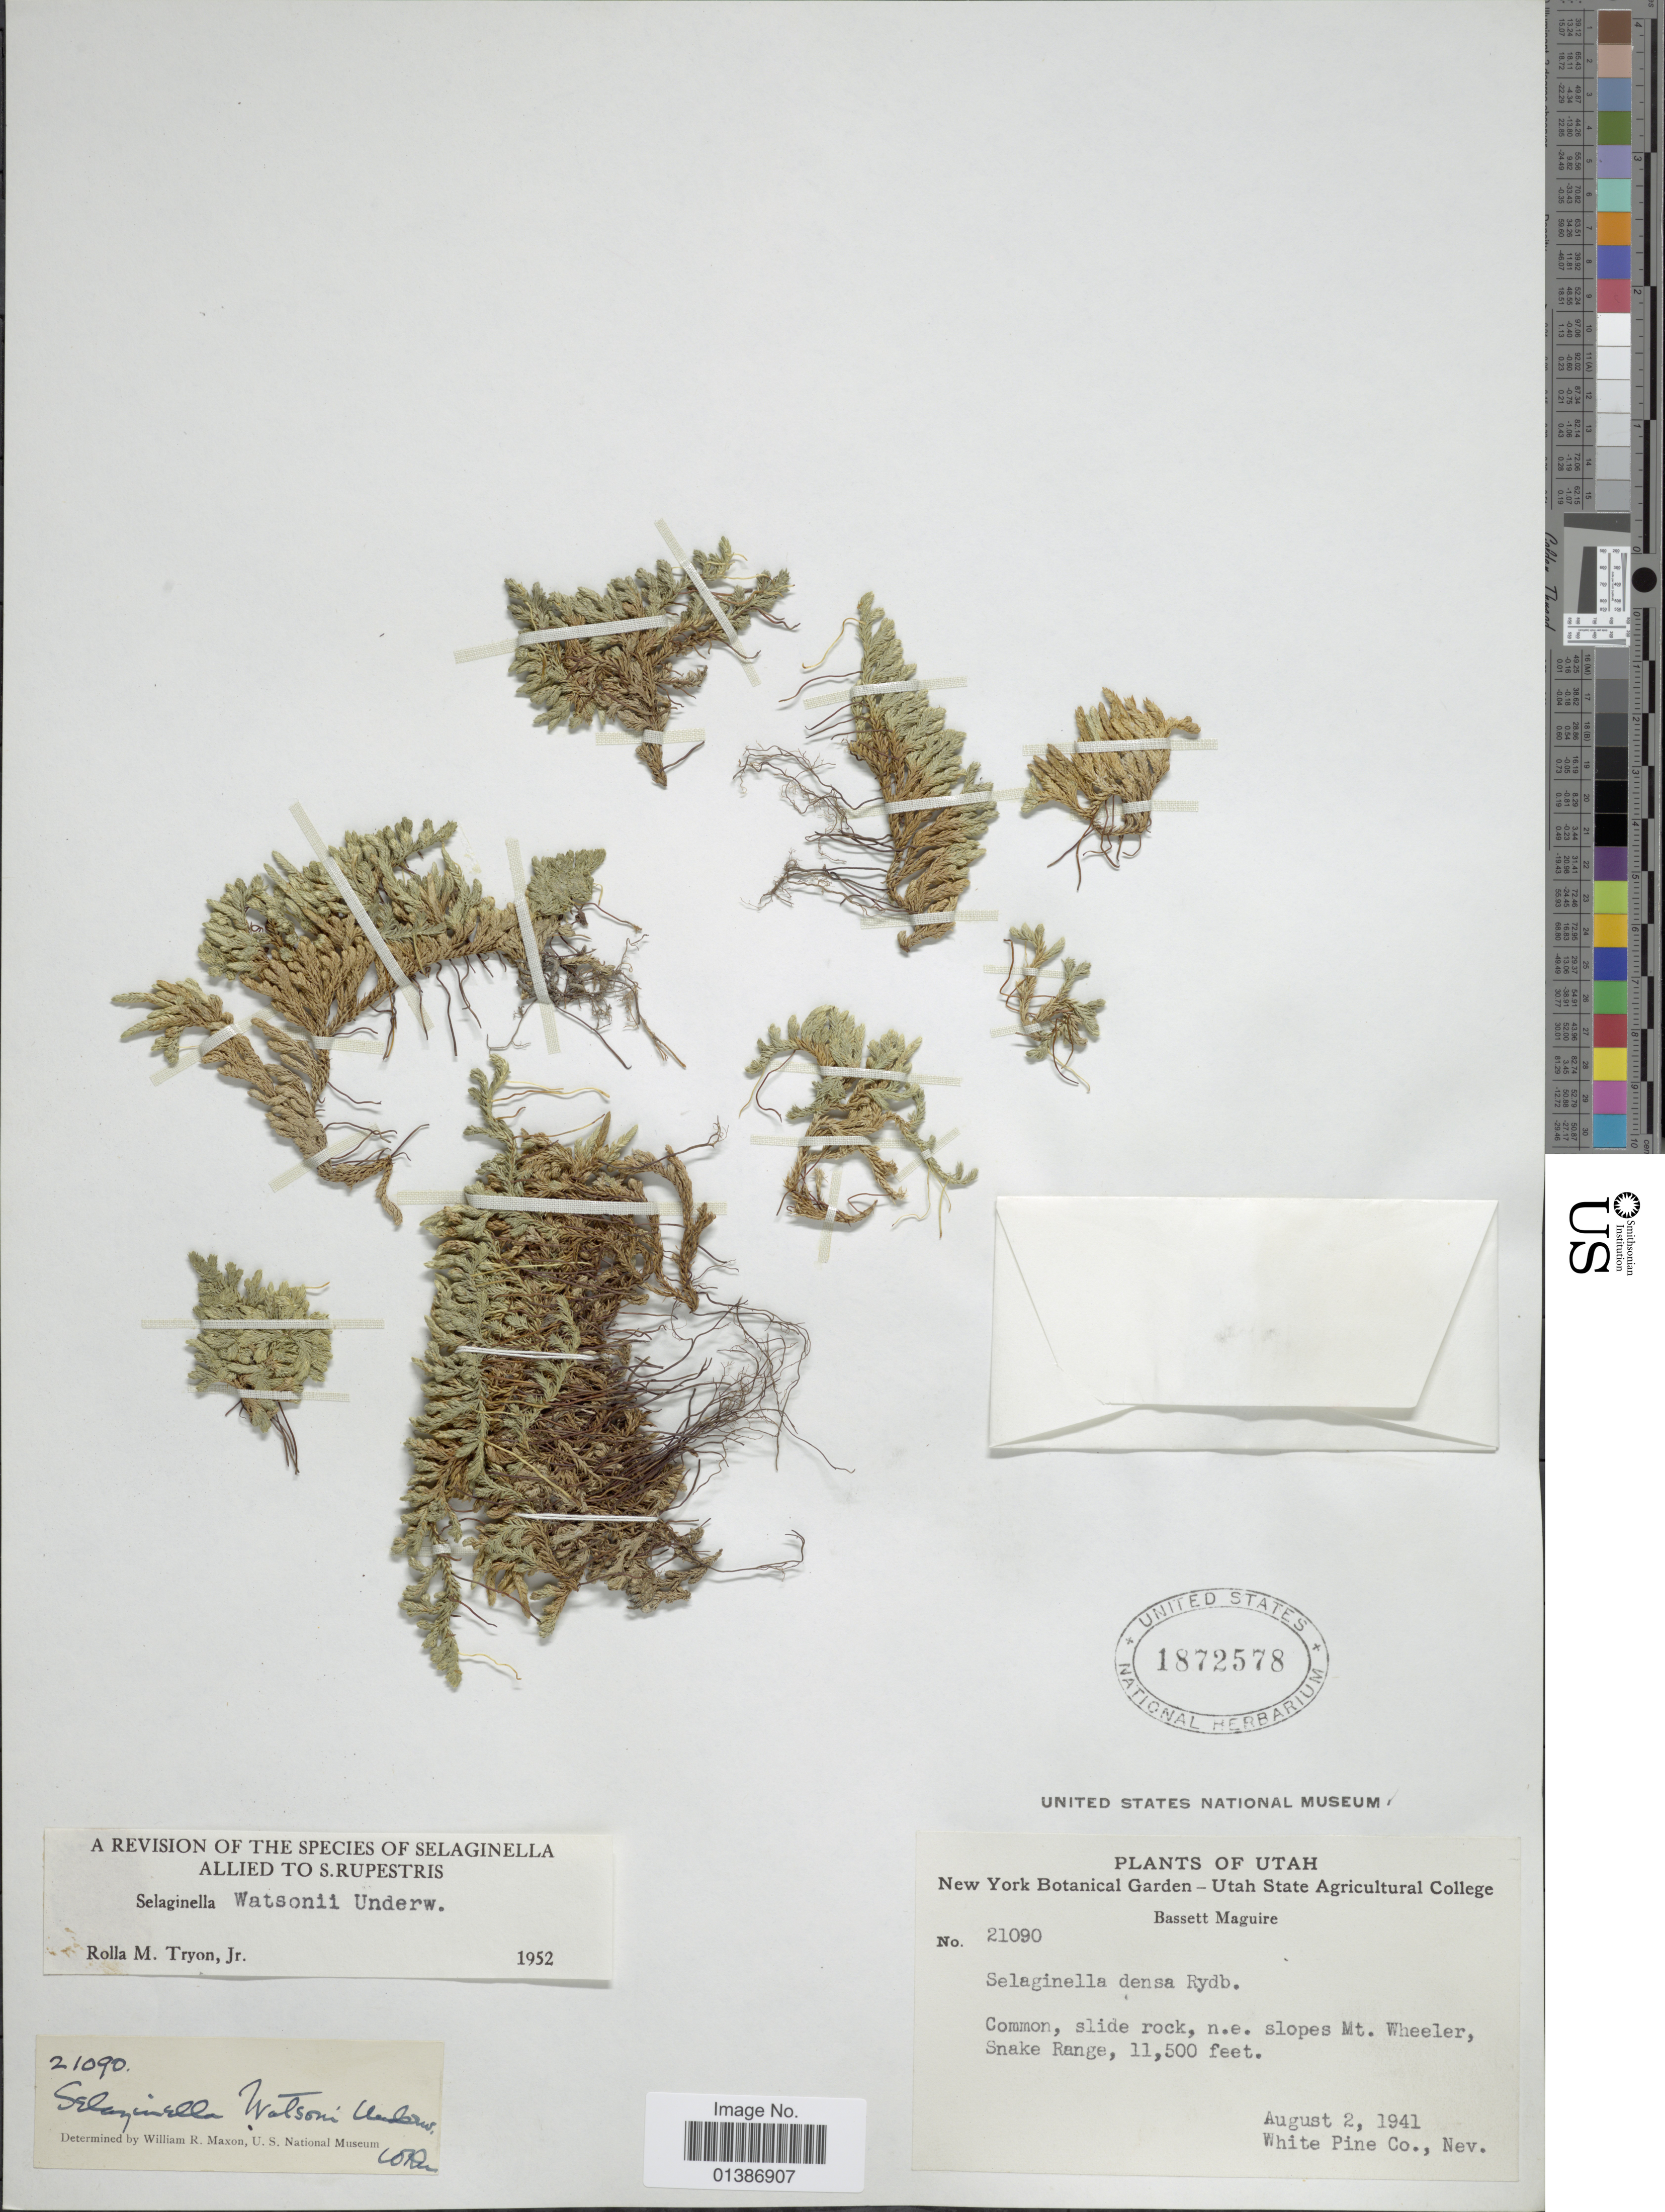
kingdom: Plantae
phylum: Tracheophyta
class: Lycopodiopsida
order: Selaginellales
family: Selaginellaceae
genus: Selaginella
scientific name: Selaginella watsonii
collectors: B. Maguire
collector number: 21090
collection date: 1941-08-02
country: United States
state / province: Utah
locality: Common, slide rock, n.e. slopes Mt. Wheeler, Snake Range, White Pine Co., Nev.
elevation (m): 3505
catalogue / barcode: US 1872578